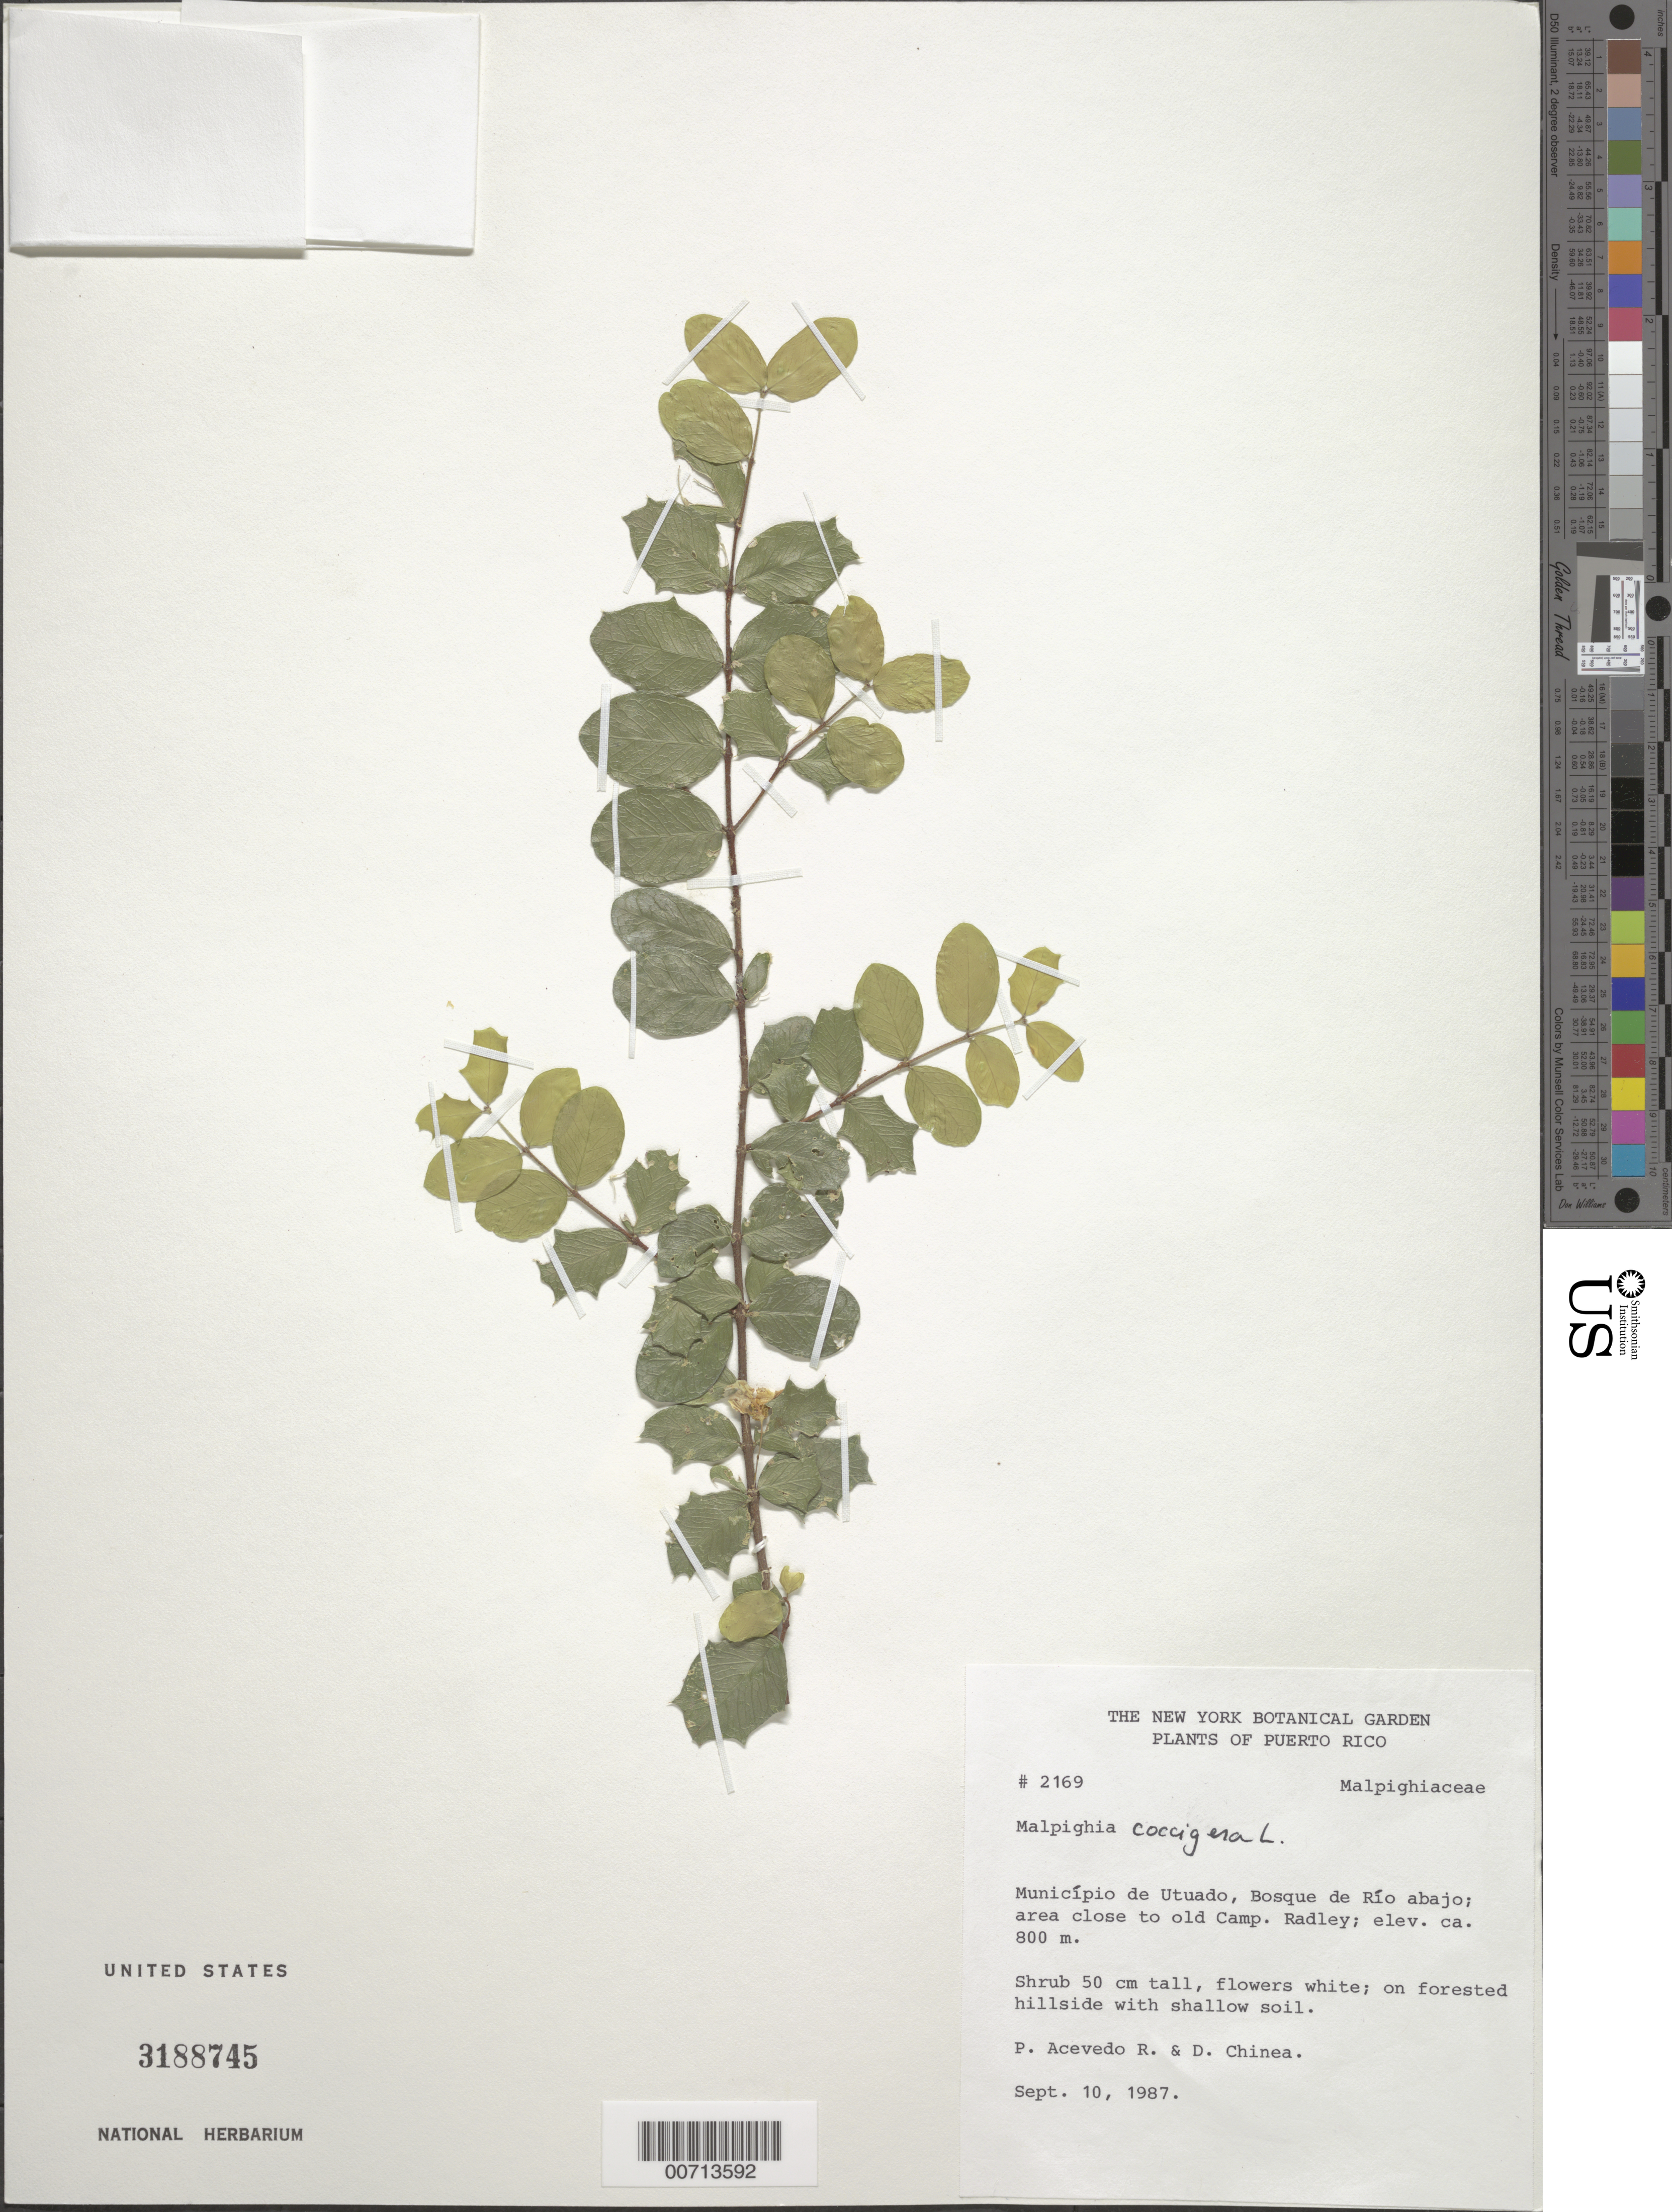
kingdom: Plantae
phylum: Tracheophyta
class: Magnoliopsida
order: Malpighiales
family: Malpighiaceae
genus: Malpighia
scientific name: Malpighia coccigera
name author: L.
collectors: P. Acevedo-Rodr. & D. Chinea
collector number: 2169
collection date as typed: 10 Sep 1987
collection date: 1987-09-10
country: Puerto Rico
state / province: Arecibo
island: Puerto Rico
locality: Arecibo; Bosque de Río Abajo, Camp Radley.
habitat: Area adjacent to camp.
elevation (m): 300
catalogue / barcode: US 3188745